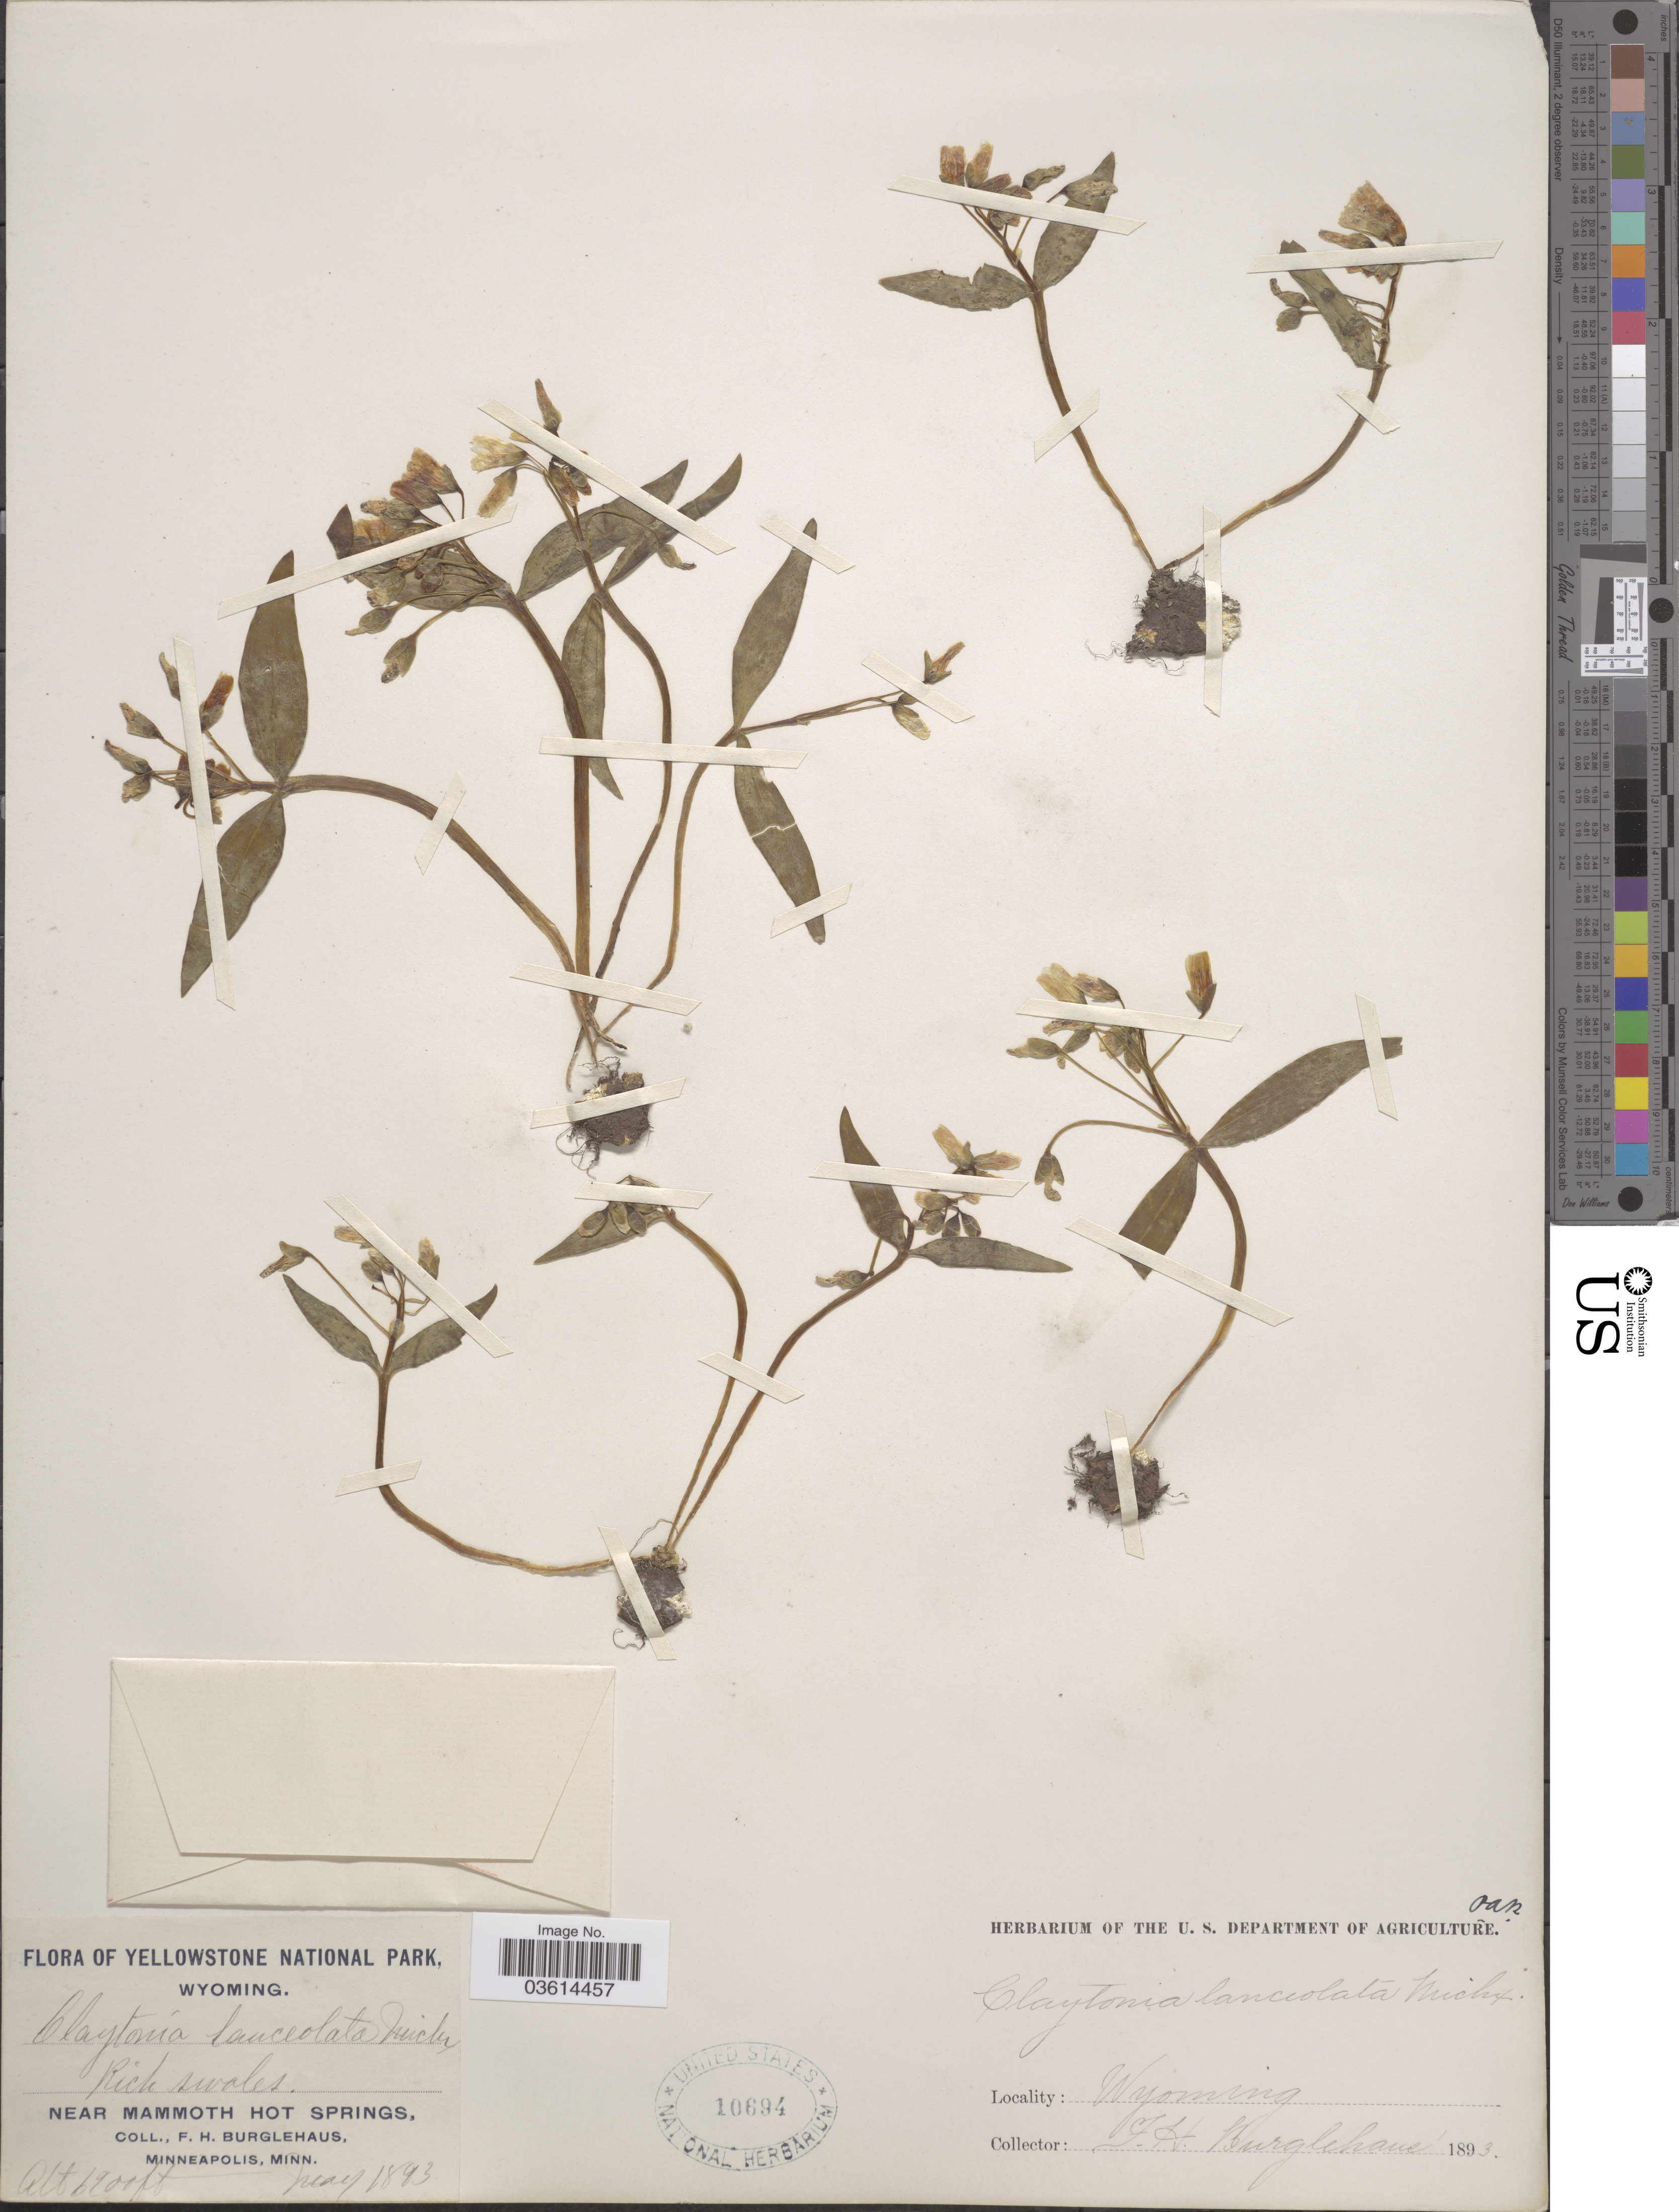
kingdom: Plantae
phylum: Tracheophyta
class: Magnoliopsida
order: Caryophyllales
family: Montiaceae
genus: Claytonia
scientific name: Claytonia lanceolata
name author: Pursh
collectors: F. Burglehaus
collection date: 1893-05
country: United States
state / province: Wyoming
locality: Yellowstone National Park. Near Mammoth Hot Springs.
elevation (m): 2103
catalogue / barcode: US 10694